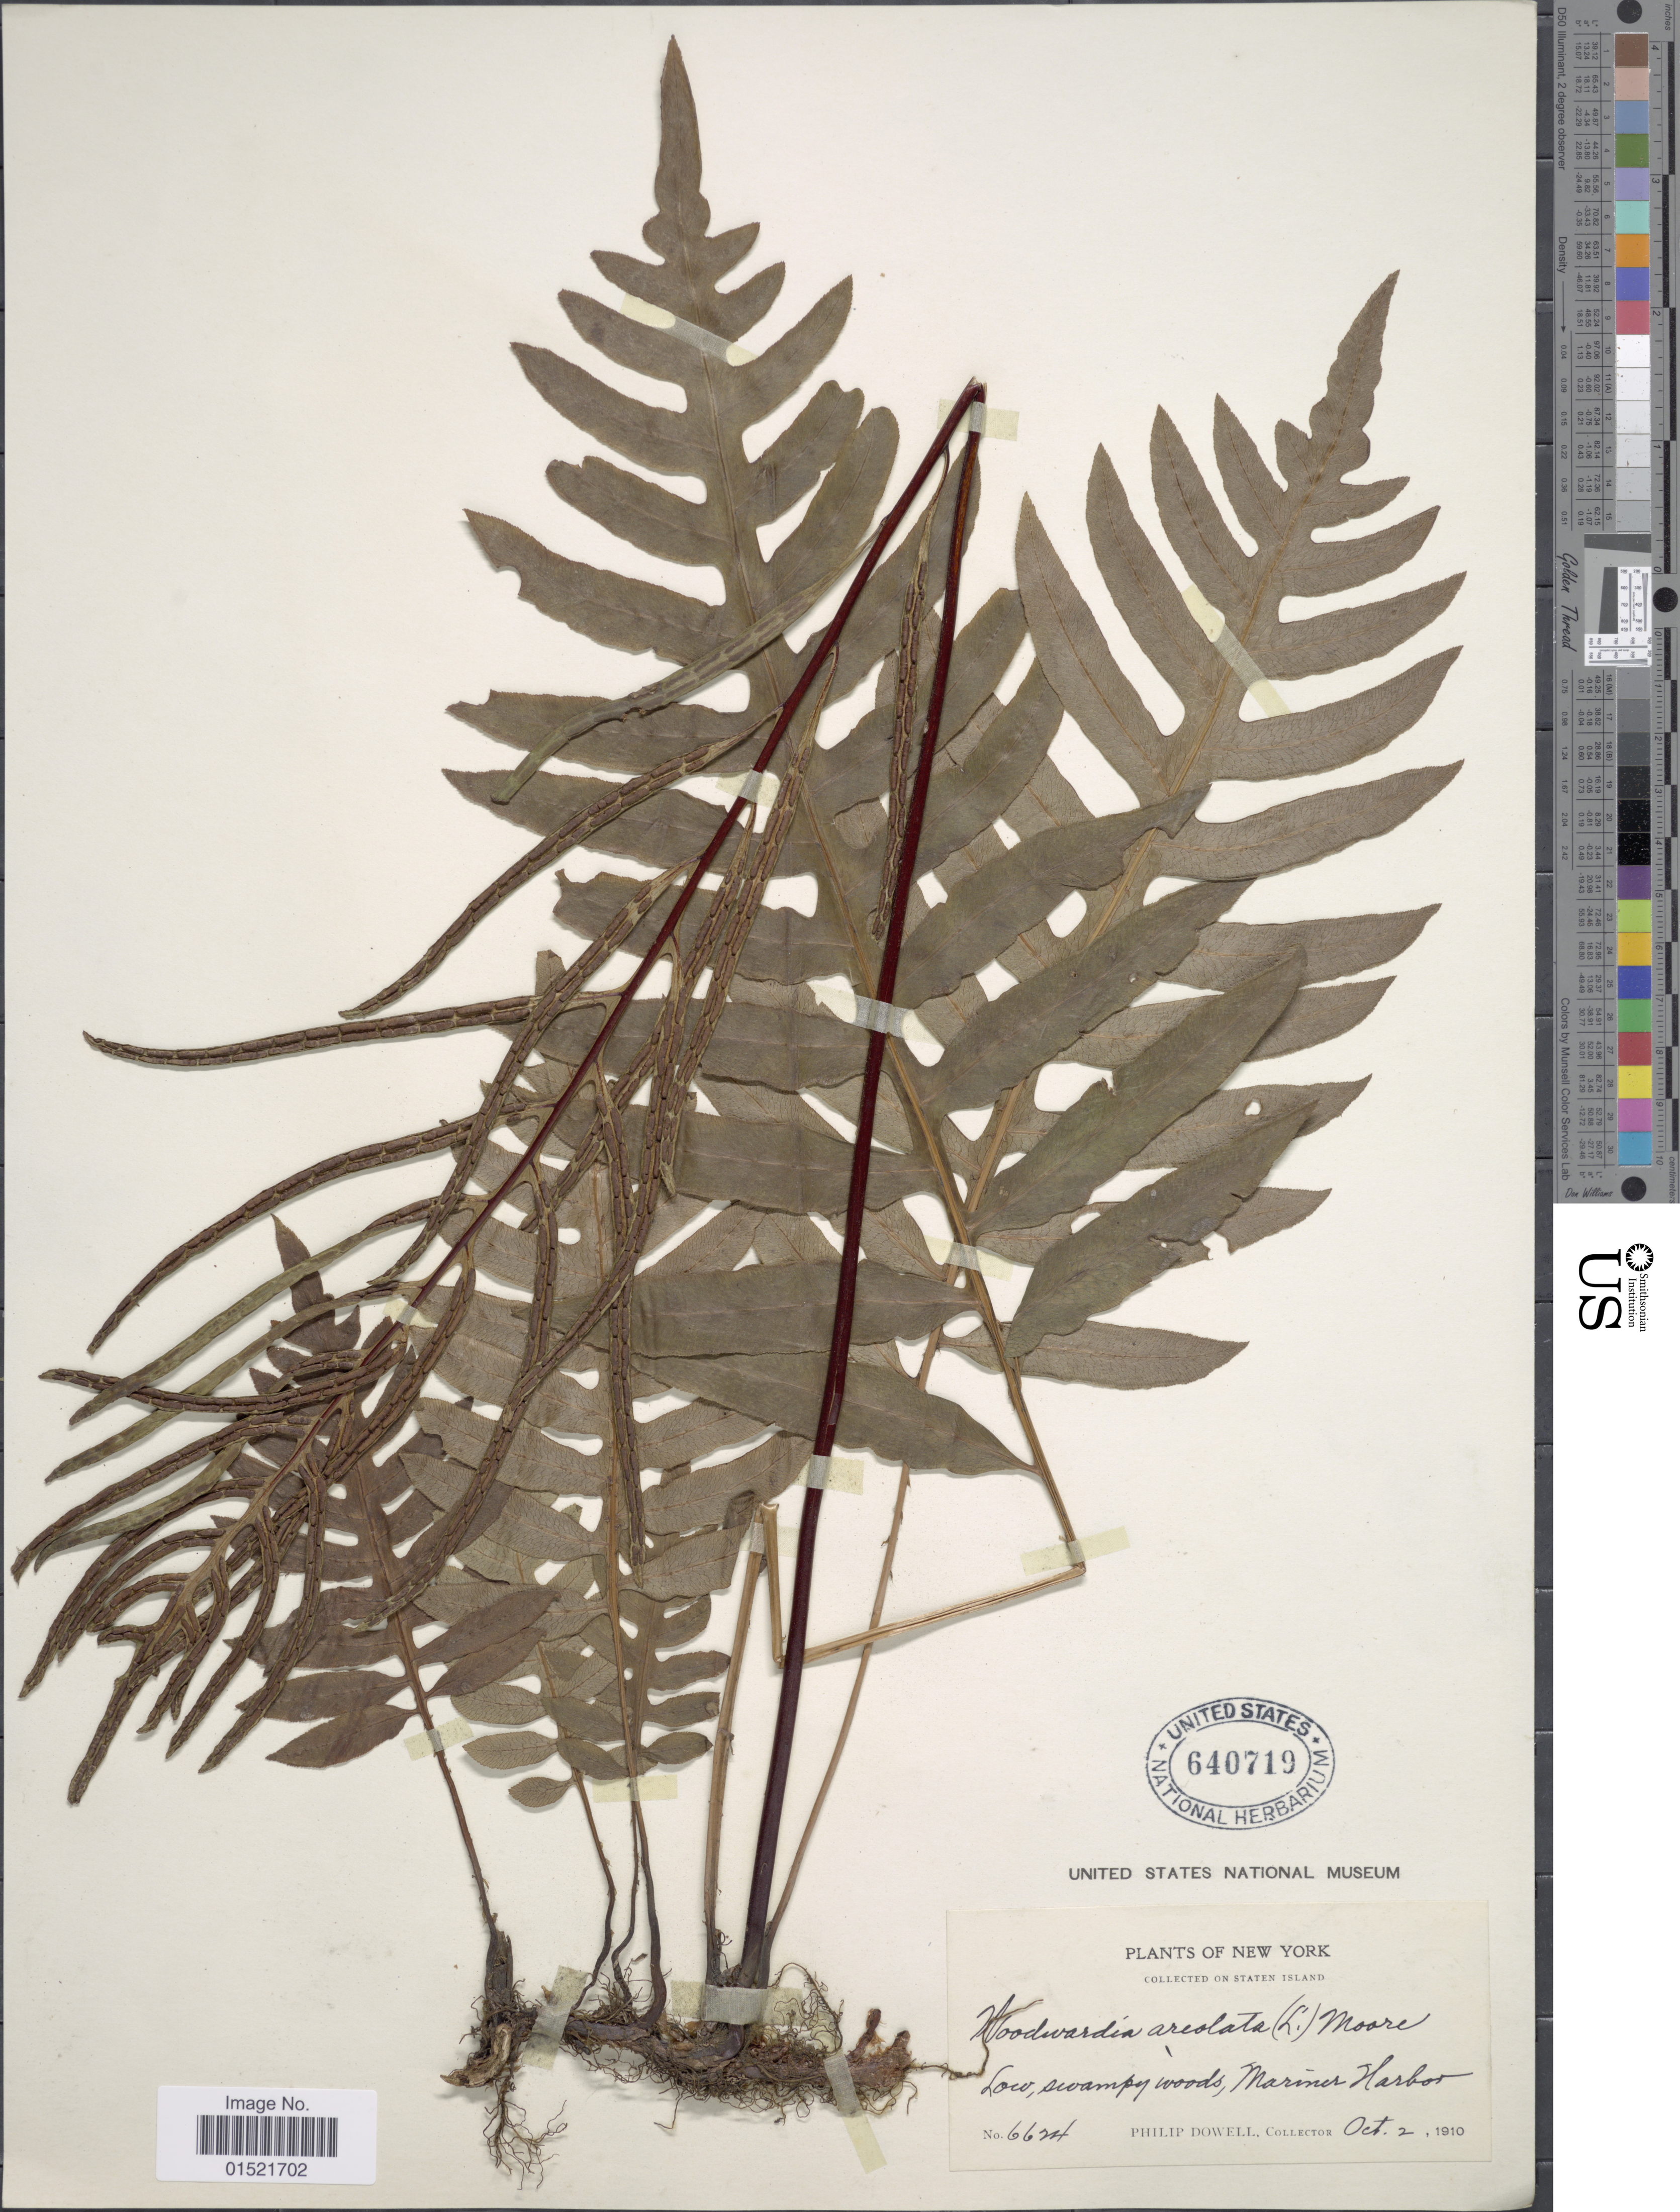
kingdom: Plantae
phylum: Tracheophyta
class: Polypodiopsida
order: Polypodiales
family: Blechnaceae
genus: Woodwardia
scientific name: Woodwardia areolata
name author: (L.) T. Moore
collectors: P. Dowell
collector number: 6624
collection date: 1910-10-02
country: United States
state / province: New York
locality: Staten Island, Low swampy woods, Marines Harbor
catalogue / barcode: US 640719